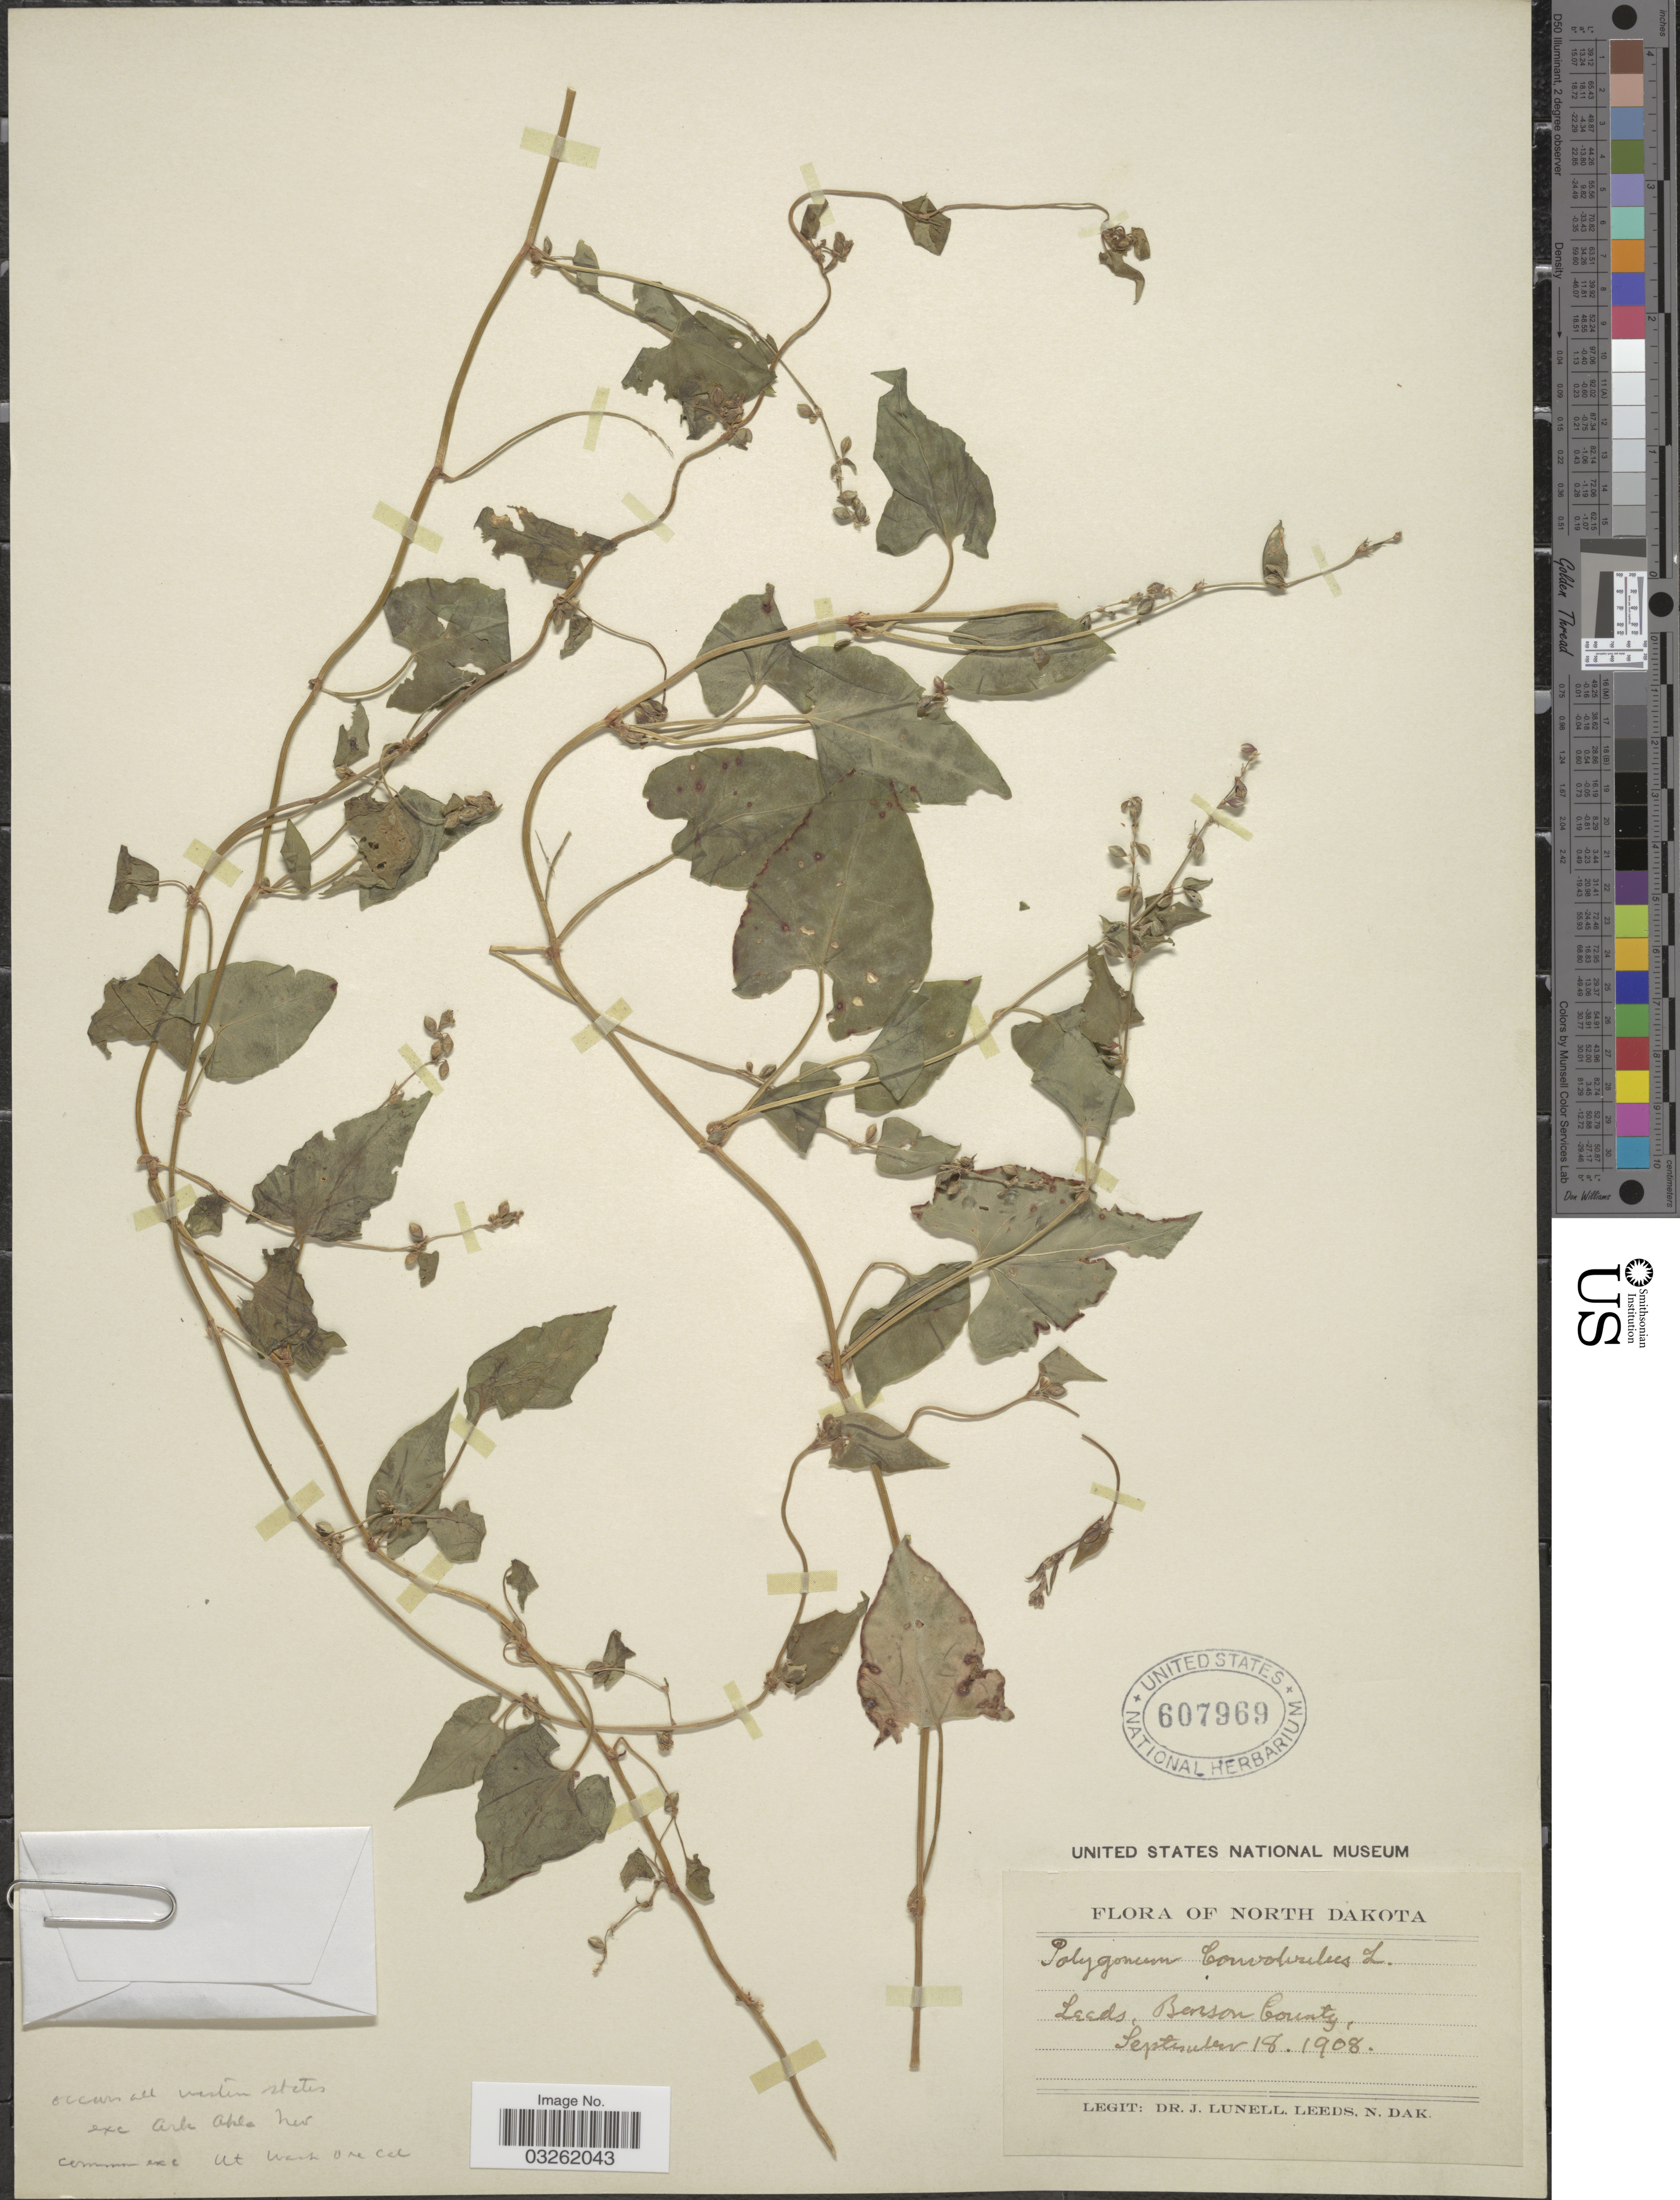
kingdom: Plantae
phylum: Tracheophyta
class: Magnoliopsida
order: Caryophyllales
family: Polygonaceae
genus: Fallopia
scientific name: Fallopia convolvulus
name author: (L.) Á. Löve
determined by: Strong, M. T., (US), Smithsonian Institution - National Museum of Natural History (UNITED STATES)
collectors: J. Leeds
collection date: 1908-09-18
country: United States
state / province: North Dakota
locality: Leeds, Benson County.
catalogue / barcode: US 607969